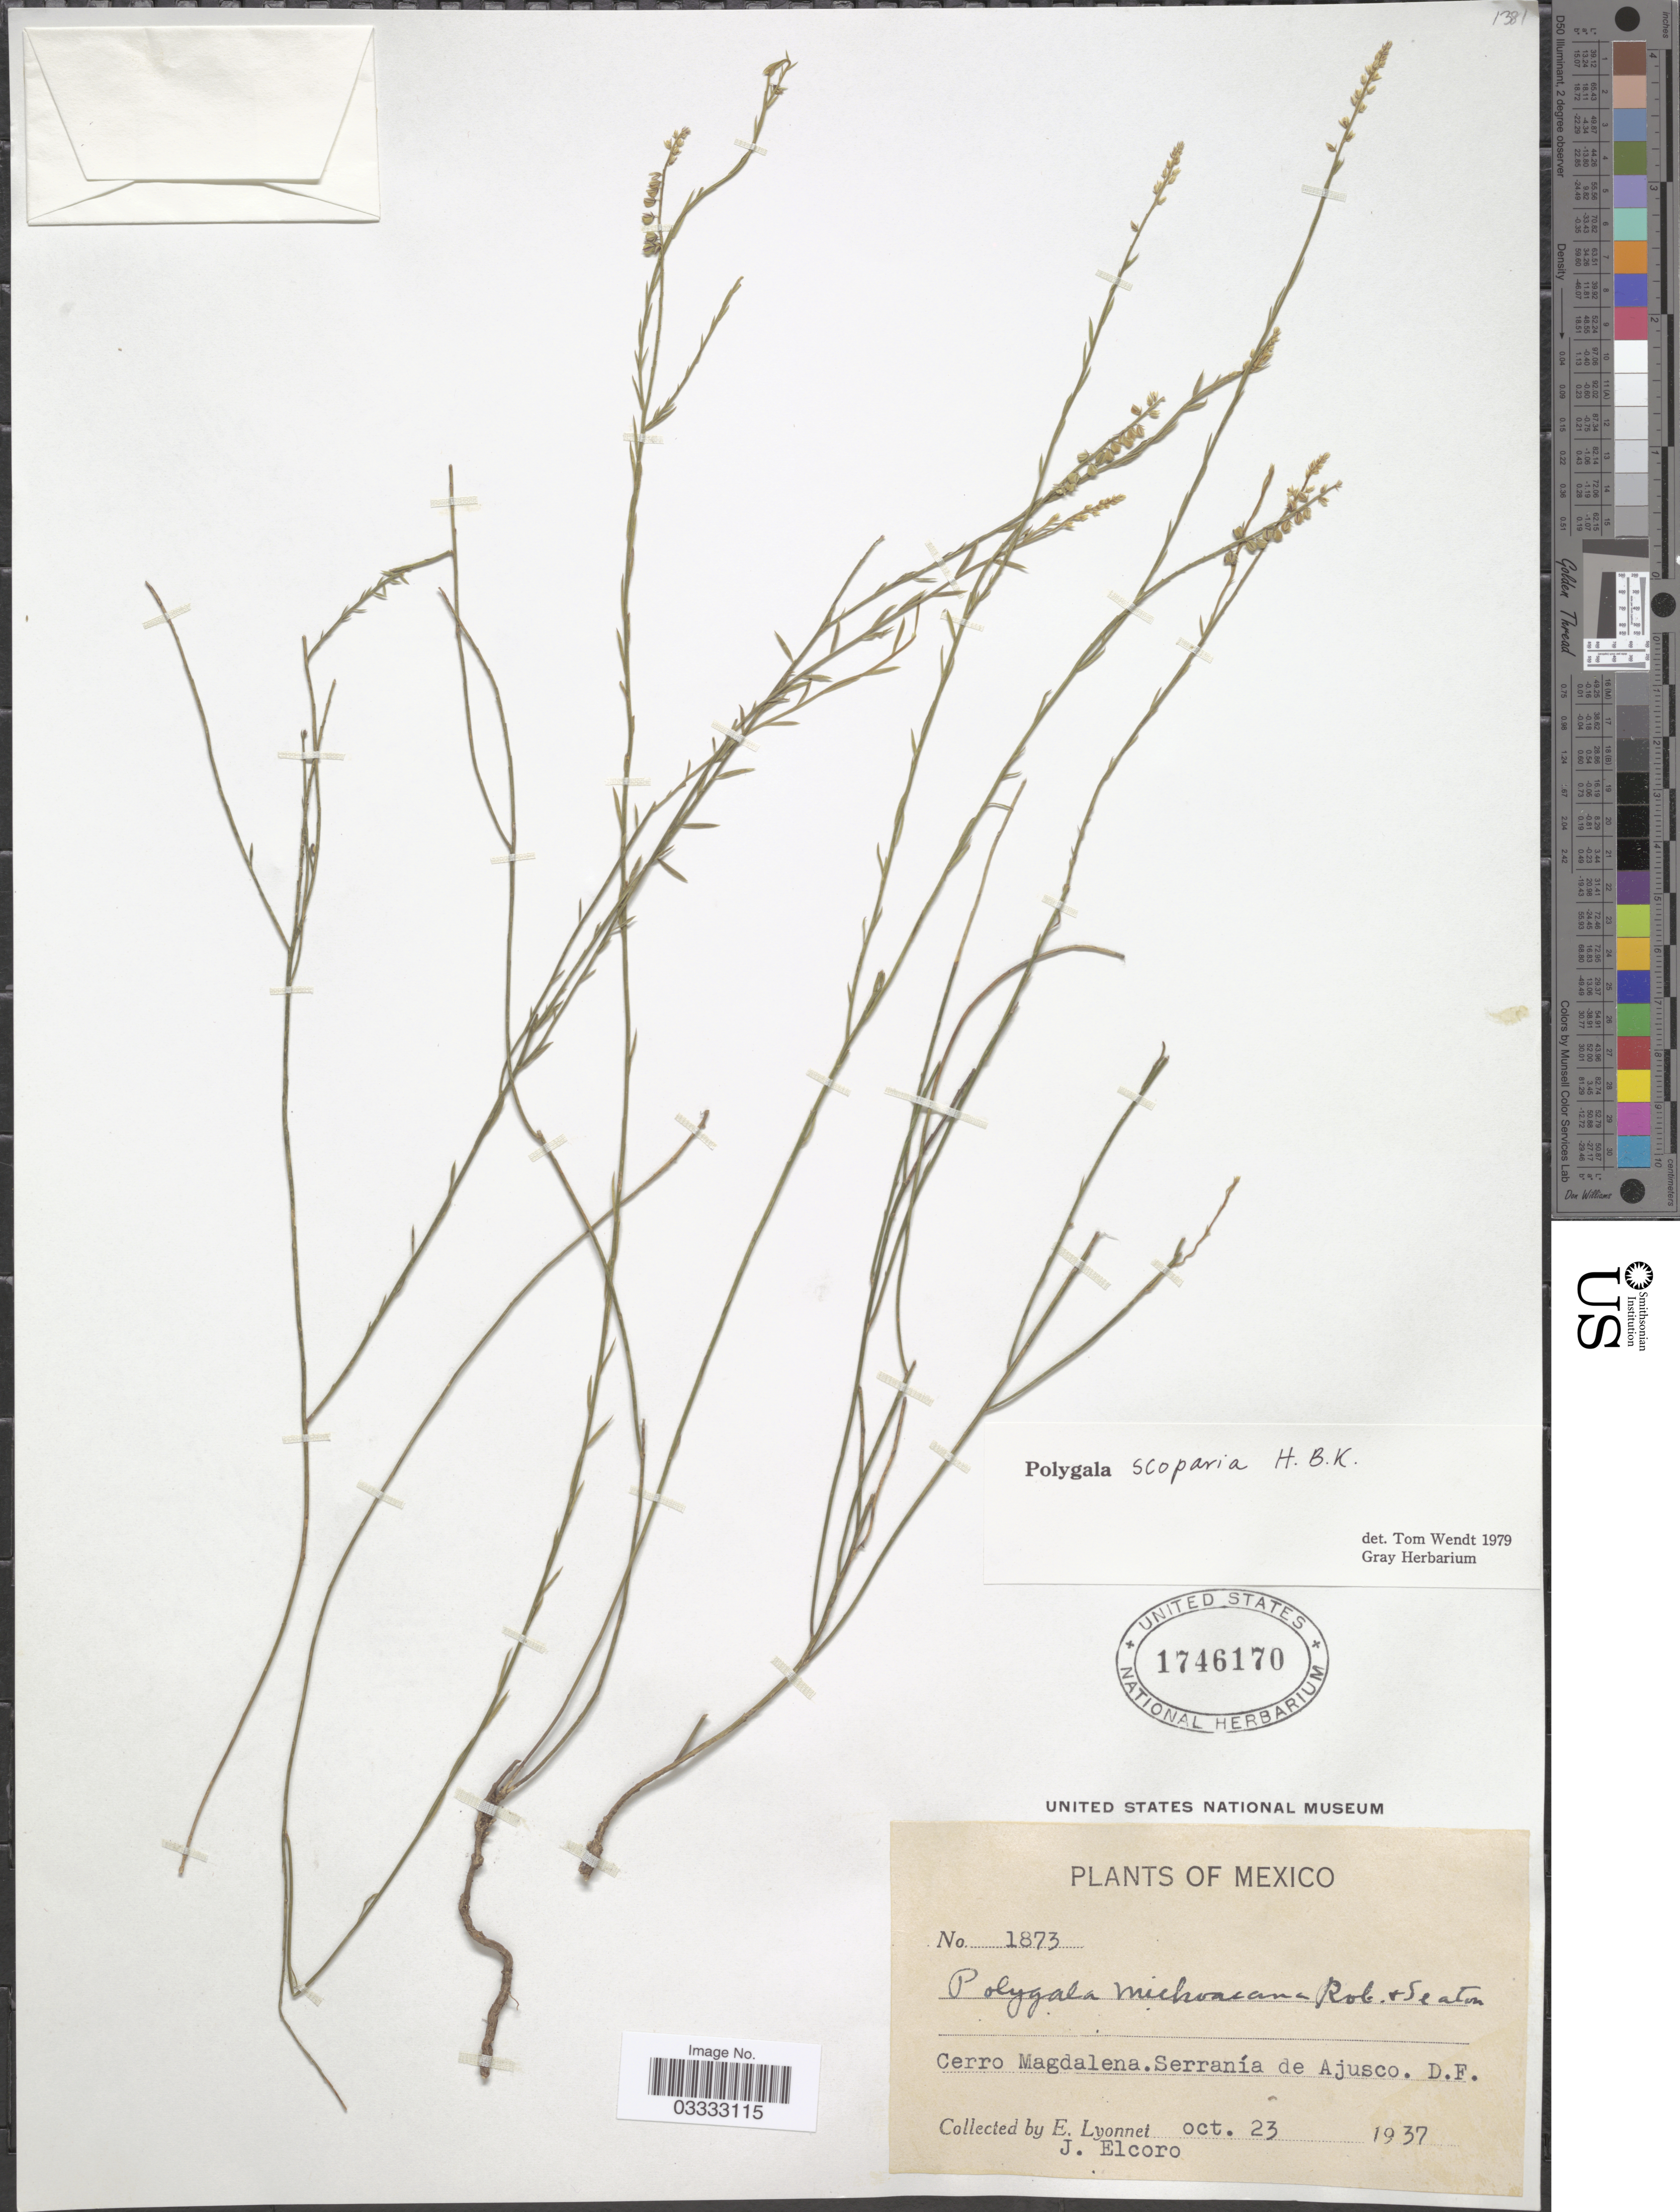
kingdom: Plantae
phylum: Tracheophyta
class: Magnoliopsida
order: Fabales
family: Polygalaceae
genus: Polygala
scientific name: Polygala scoparia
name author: Kunth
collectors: E. Lyonnet & J. Elcoro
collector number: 1873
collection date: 1937-10-23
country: Mexico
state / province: Distrito Federal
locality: Cerro Magdalena. Serranía de Ajusco. D. F.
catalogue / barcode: US 1746170